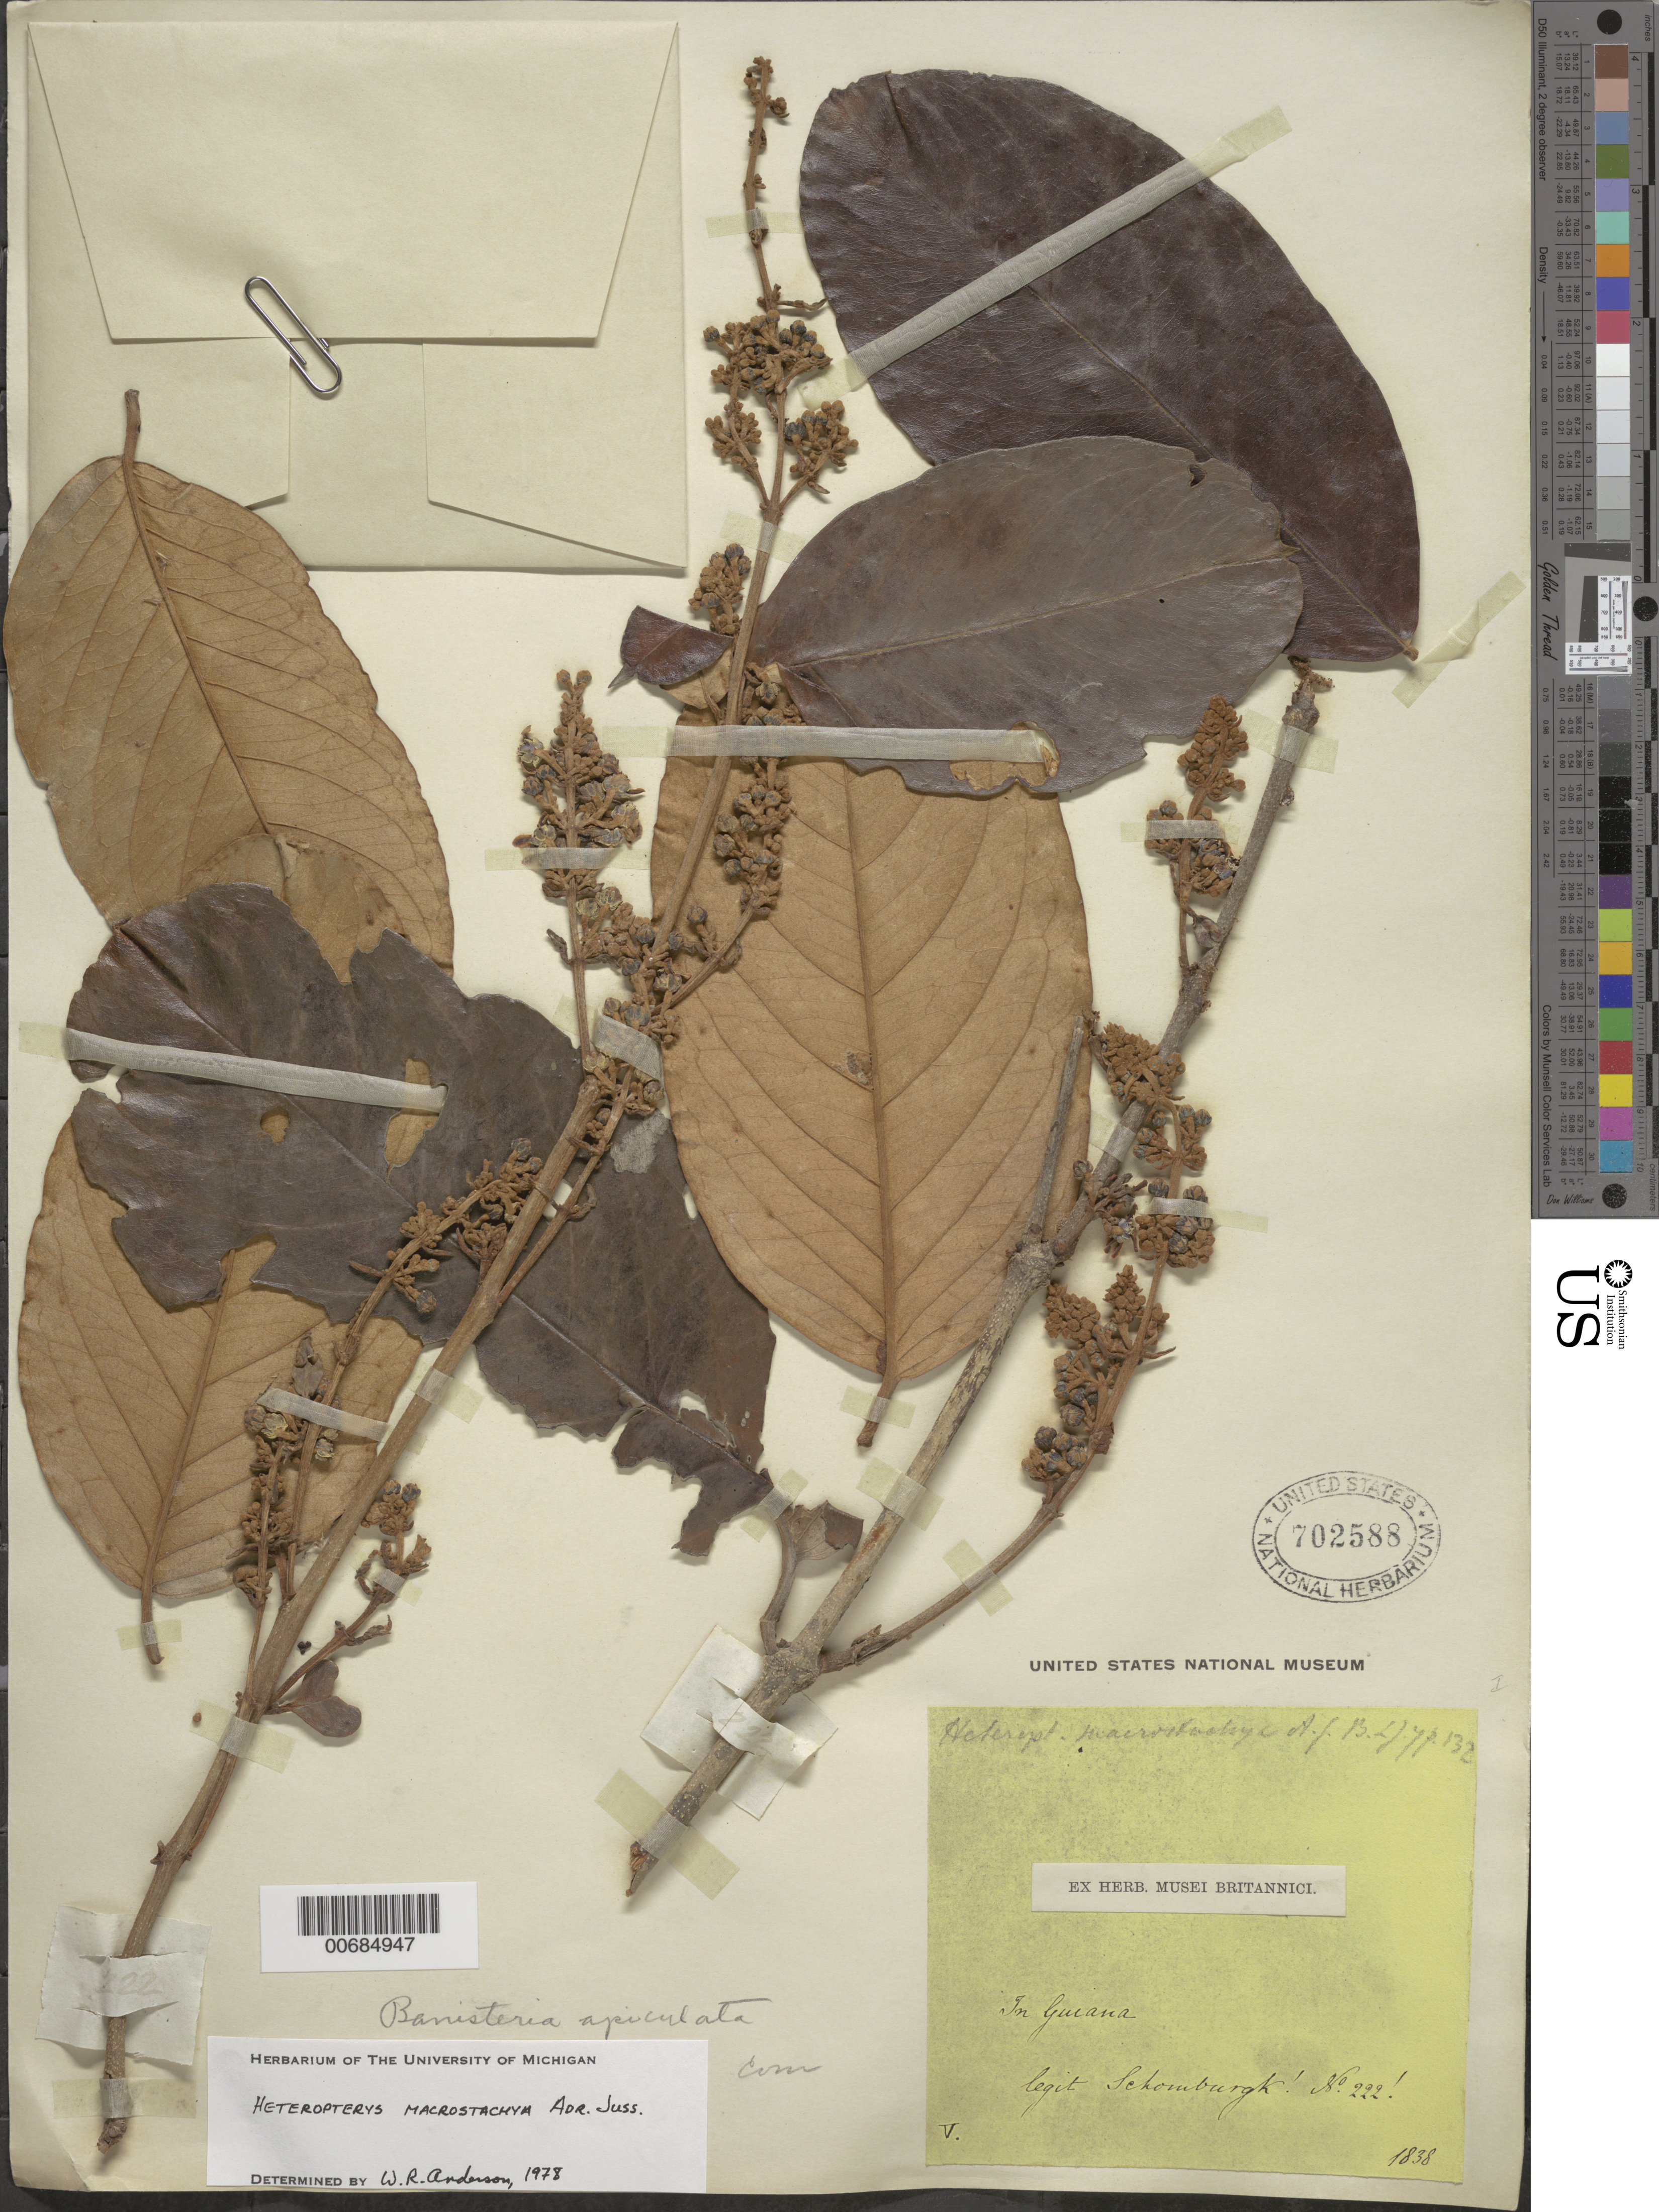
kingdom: Plantae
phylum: Tracheophyta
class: Magnoliopsida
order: Malpighiales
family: Malpighiaceae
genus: Heteropterys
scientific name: Heteropterys macrostachya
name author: A. Juss.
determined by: Anderson, W. R., (MICH), University of Michigan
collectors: R. H. Schomburgk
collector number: I 222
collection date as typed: May 1838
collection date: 1838-05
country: Guyana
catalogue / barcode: US 702588